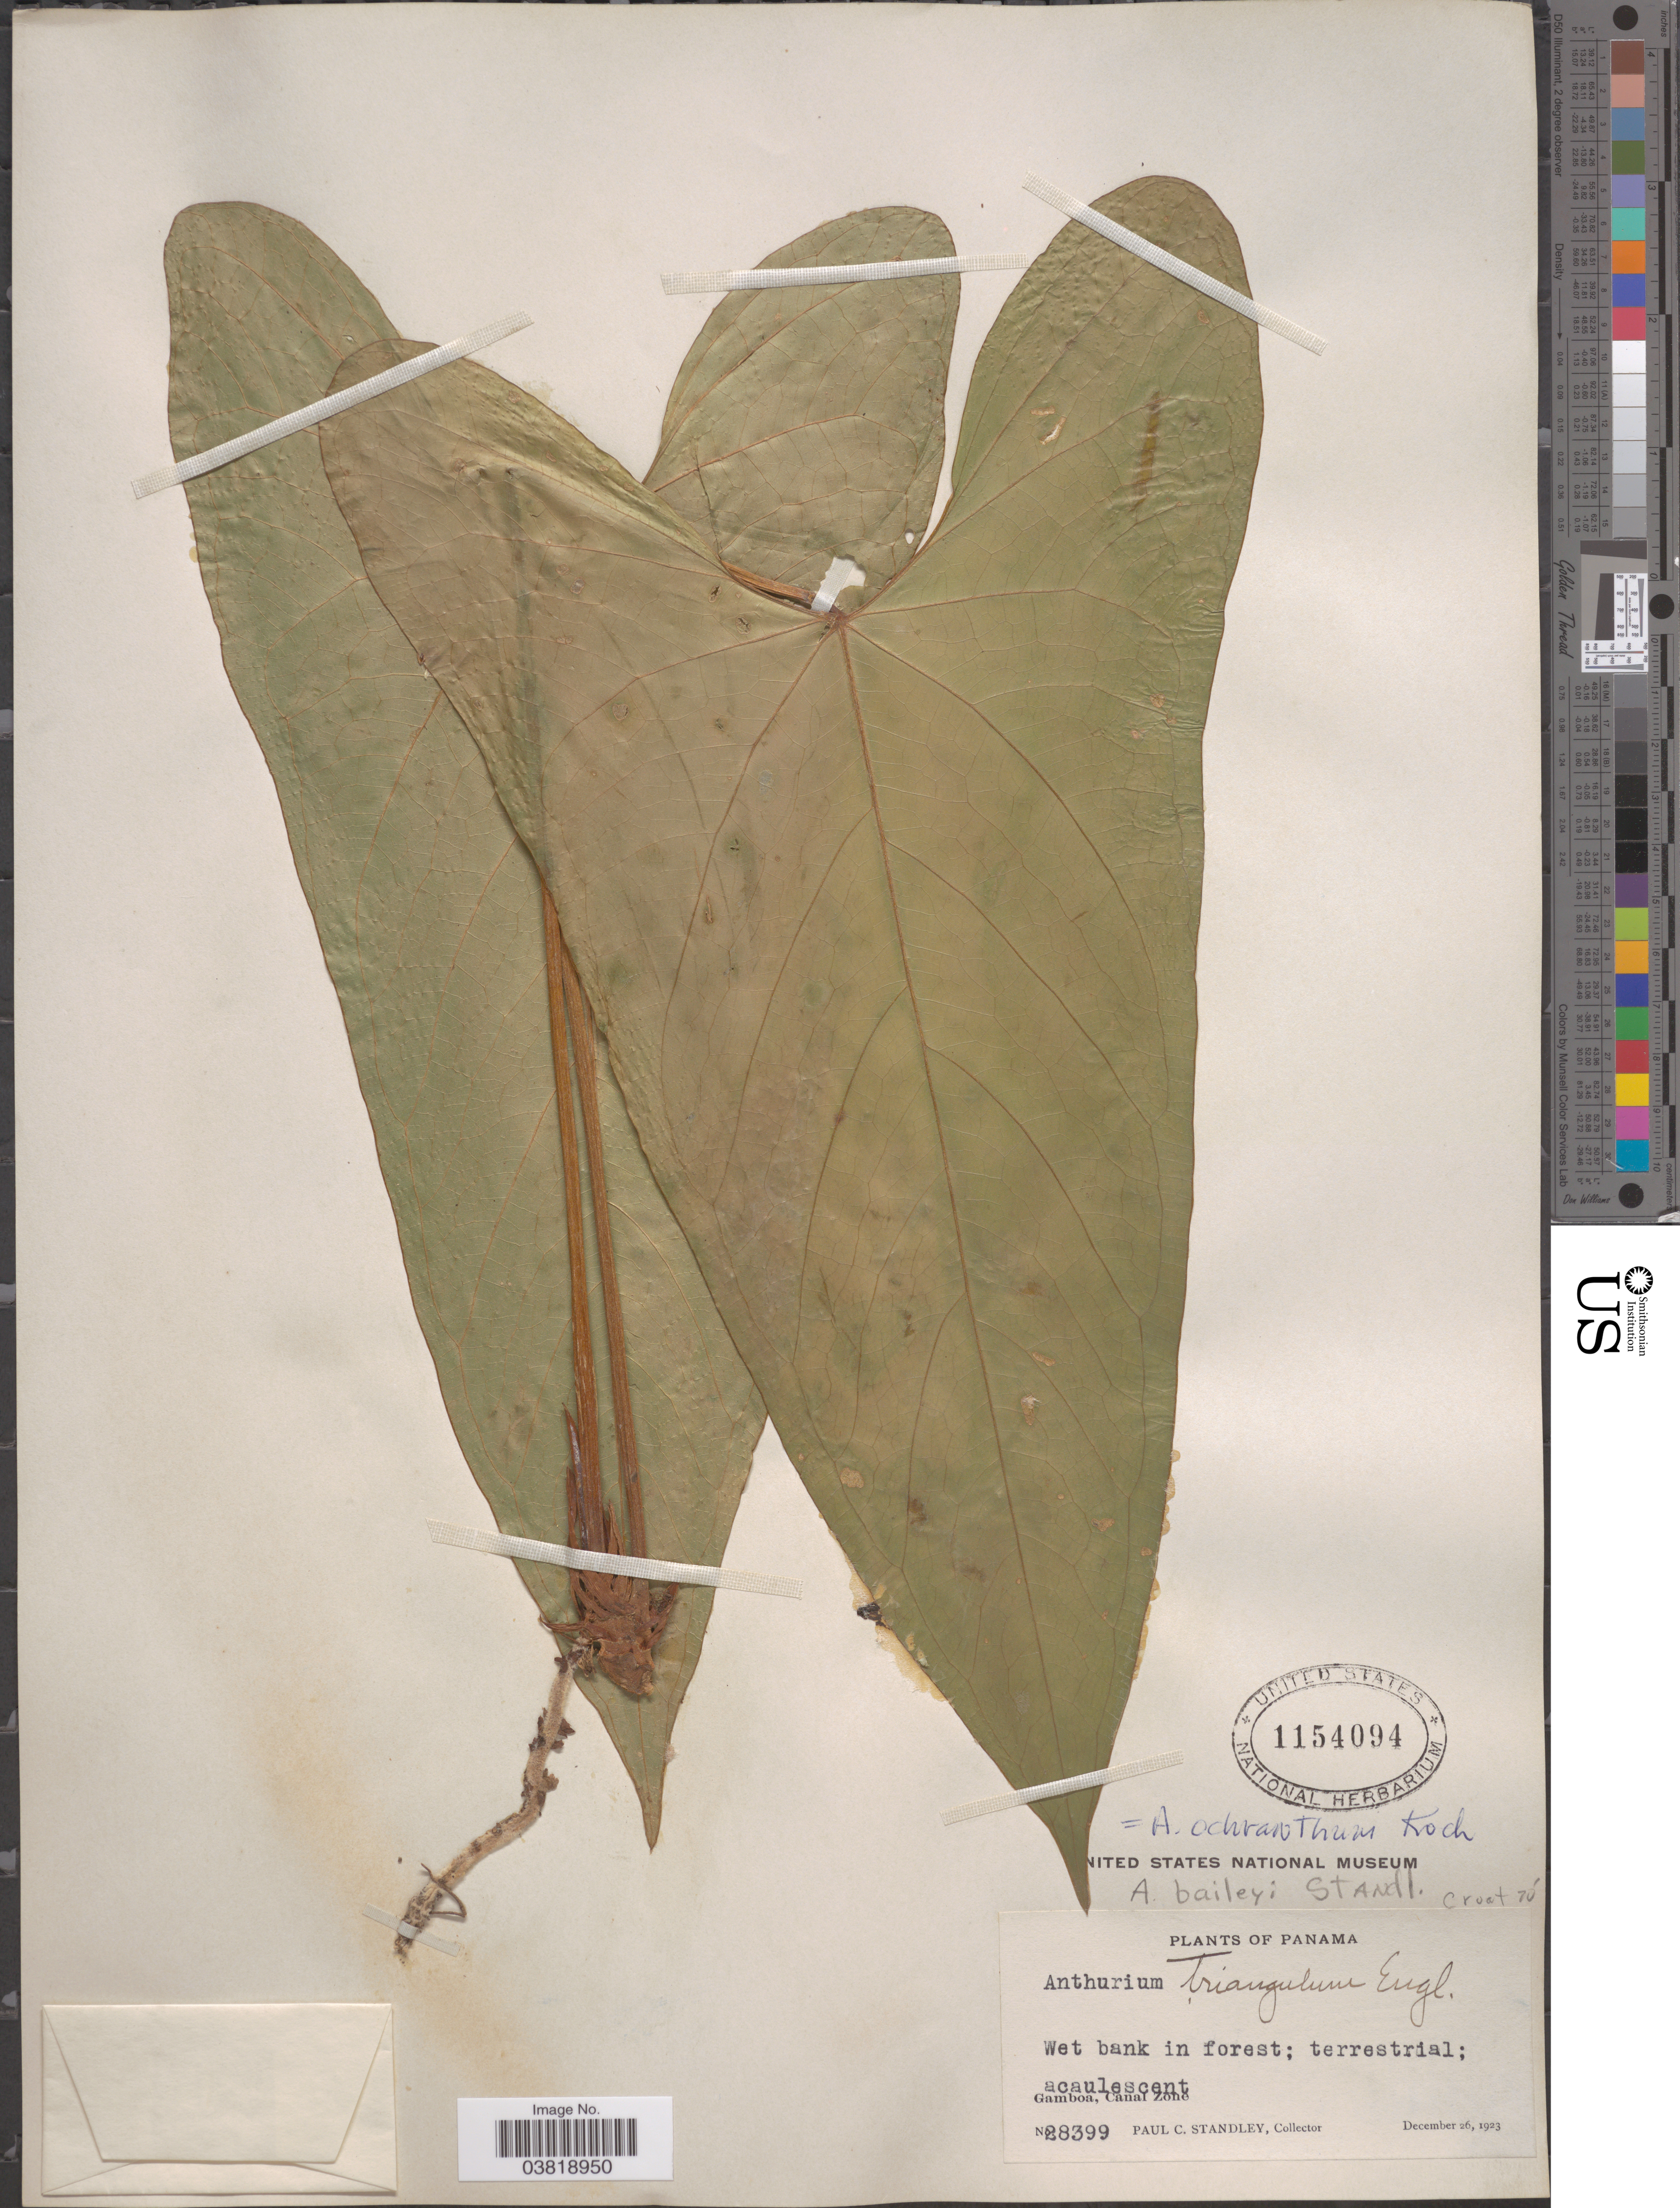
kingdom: Plantae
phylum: Tracheophyta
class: Liliopsida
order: Alismatales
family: Araceae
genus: Anthurium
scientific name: Anthurium ochranthum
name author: K. Koch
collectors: P. C. Standley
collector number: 28399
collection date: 1923-12-26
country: Panama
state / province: Colón / Panamá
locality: Gamboa, Canal Zone.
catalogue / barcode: US 1154094